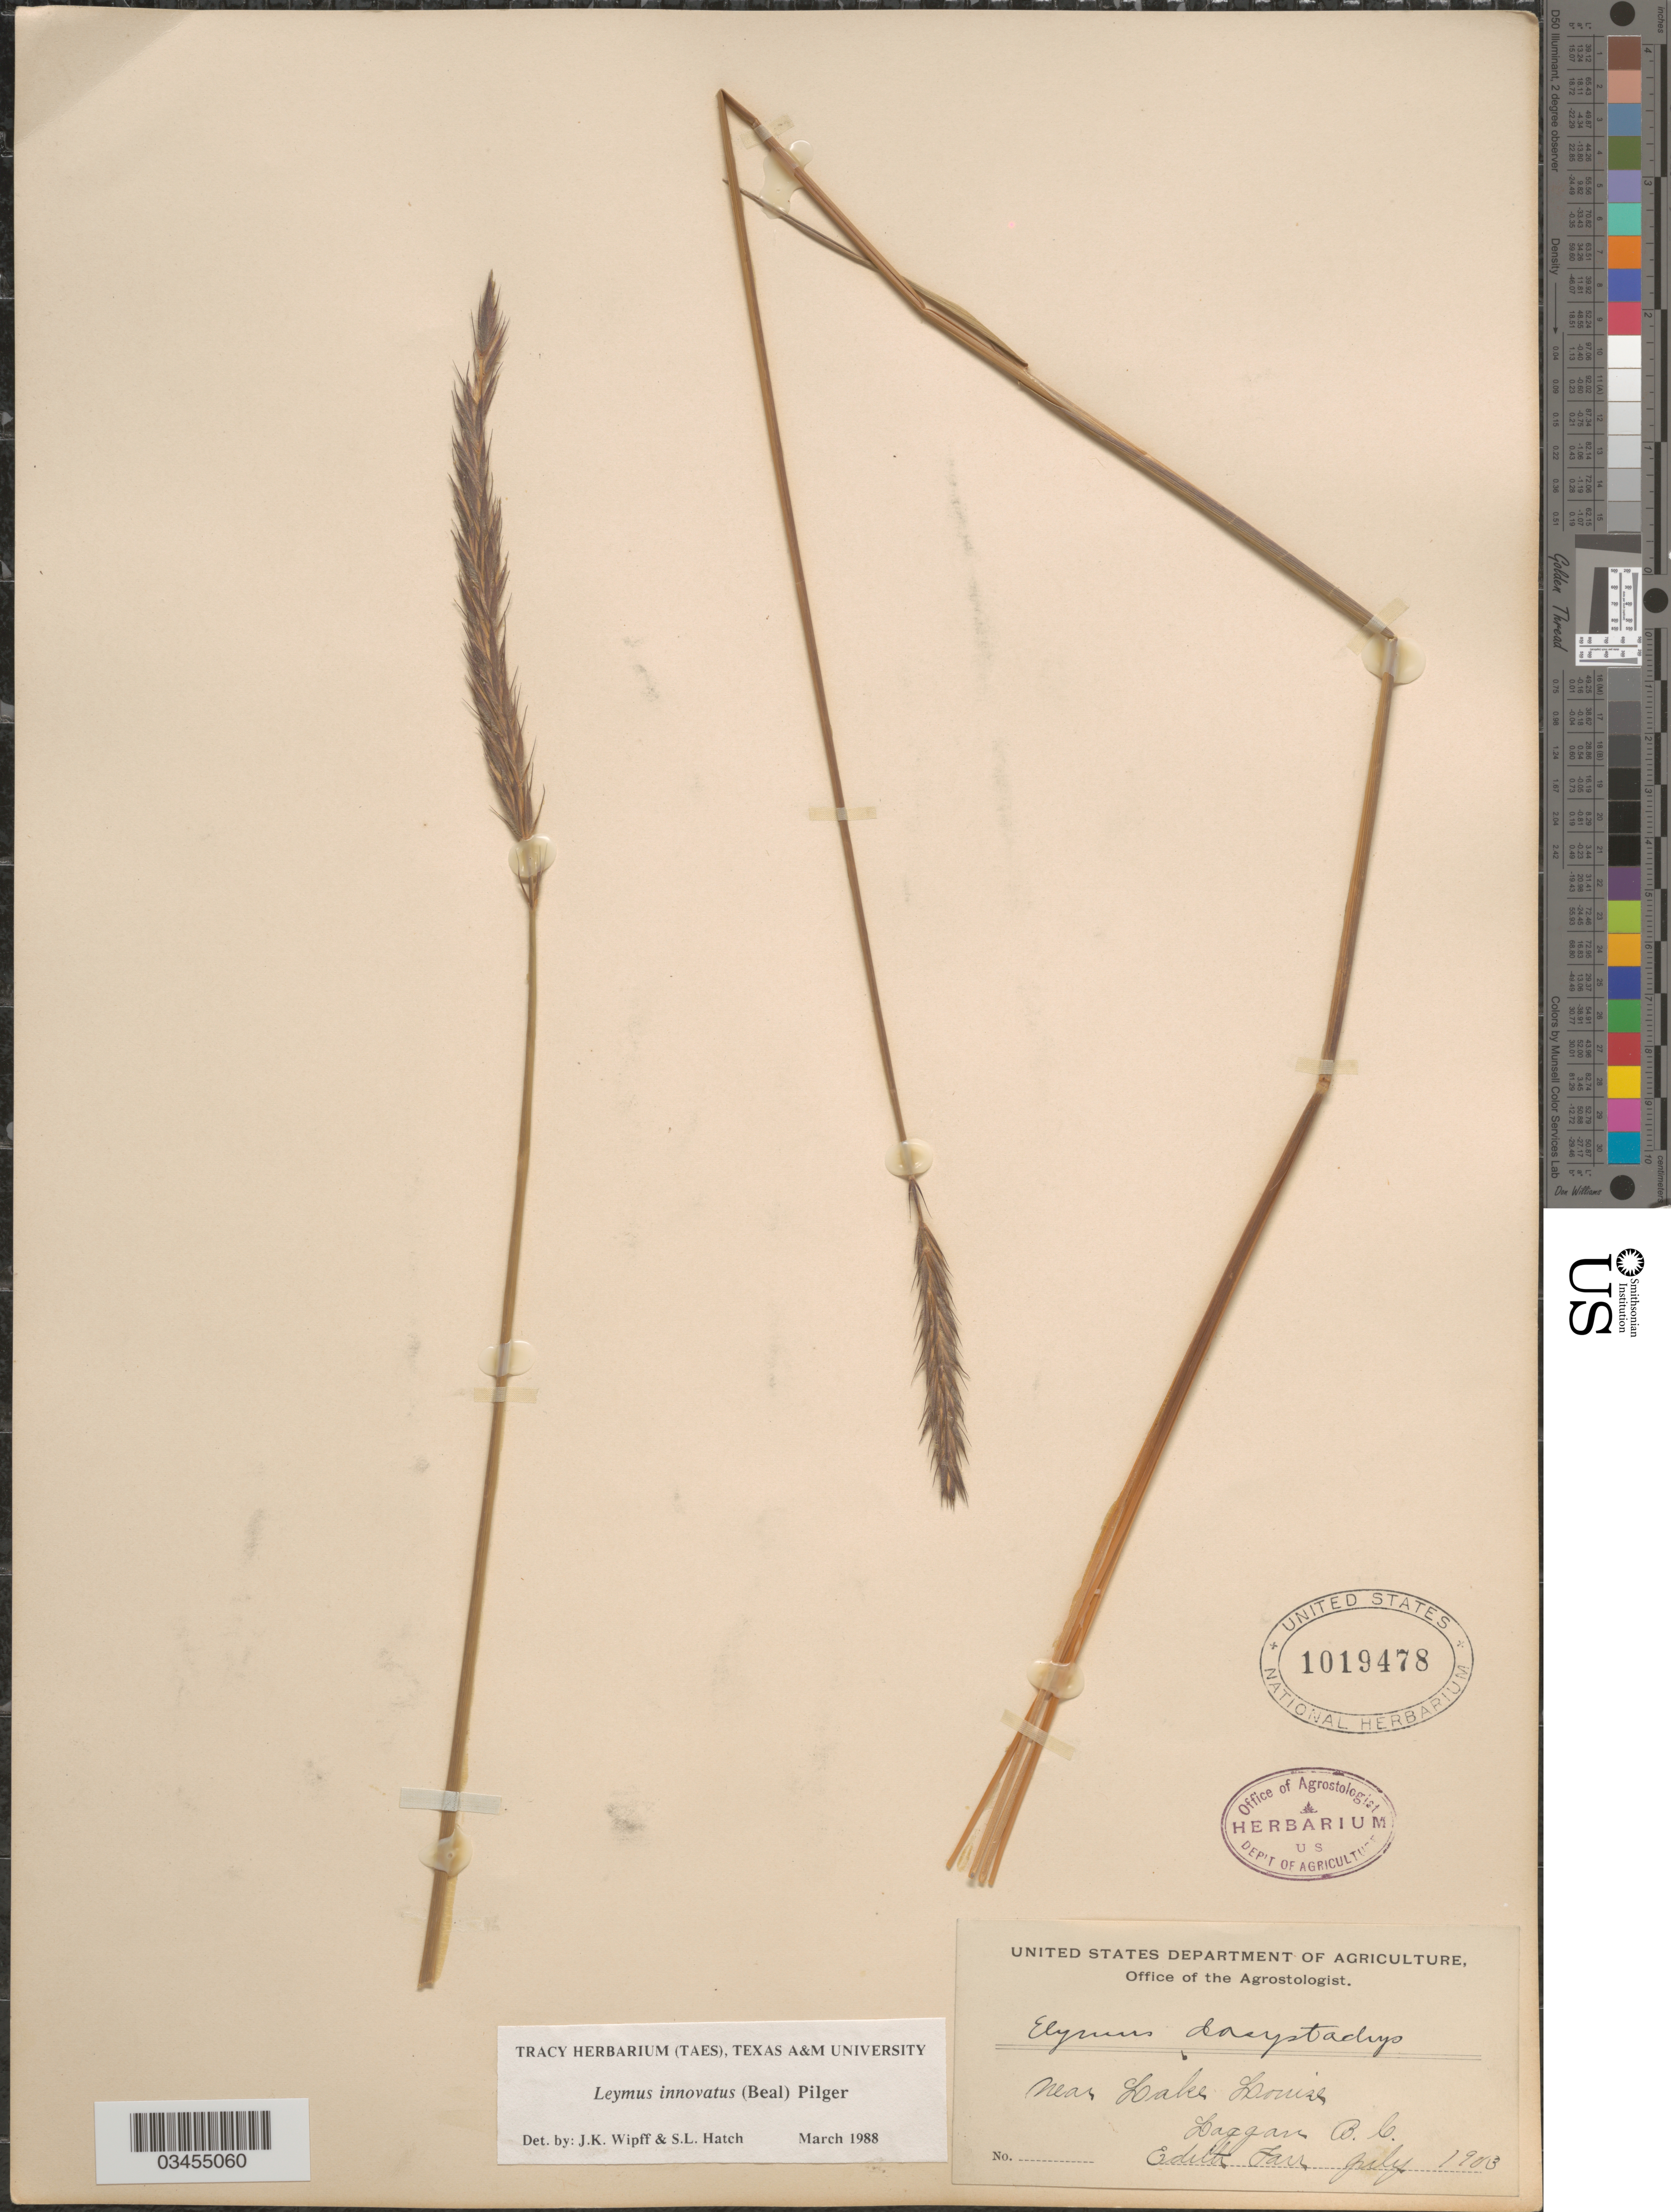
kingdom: Plantae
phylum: Tracheophyta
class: Liliopsida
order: Poales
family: Poaceae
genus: Leymus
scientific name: Leymus innovatus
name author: (W.J. Beal) Pilg.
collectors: E. Farr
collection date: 1903-07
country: Canada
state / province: British Columbia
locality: Near Lake Louise, Laggan B.C.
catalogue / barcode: US 1019478